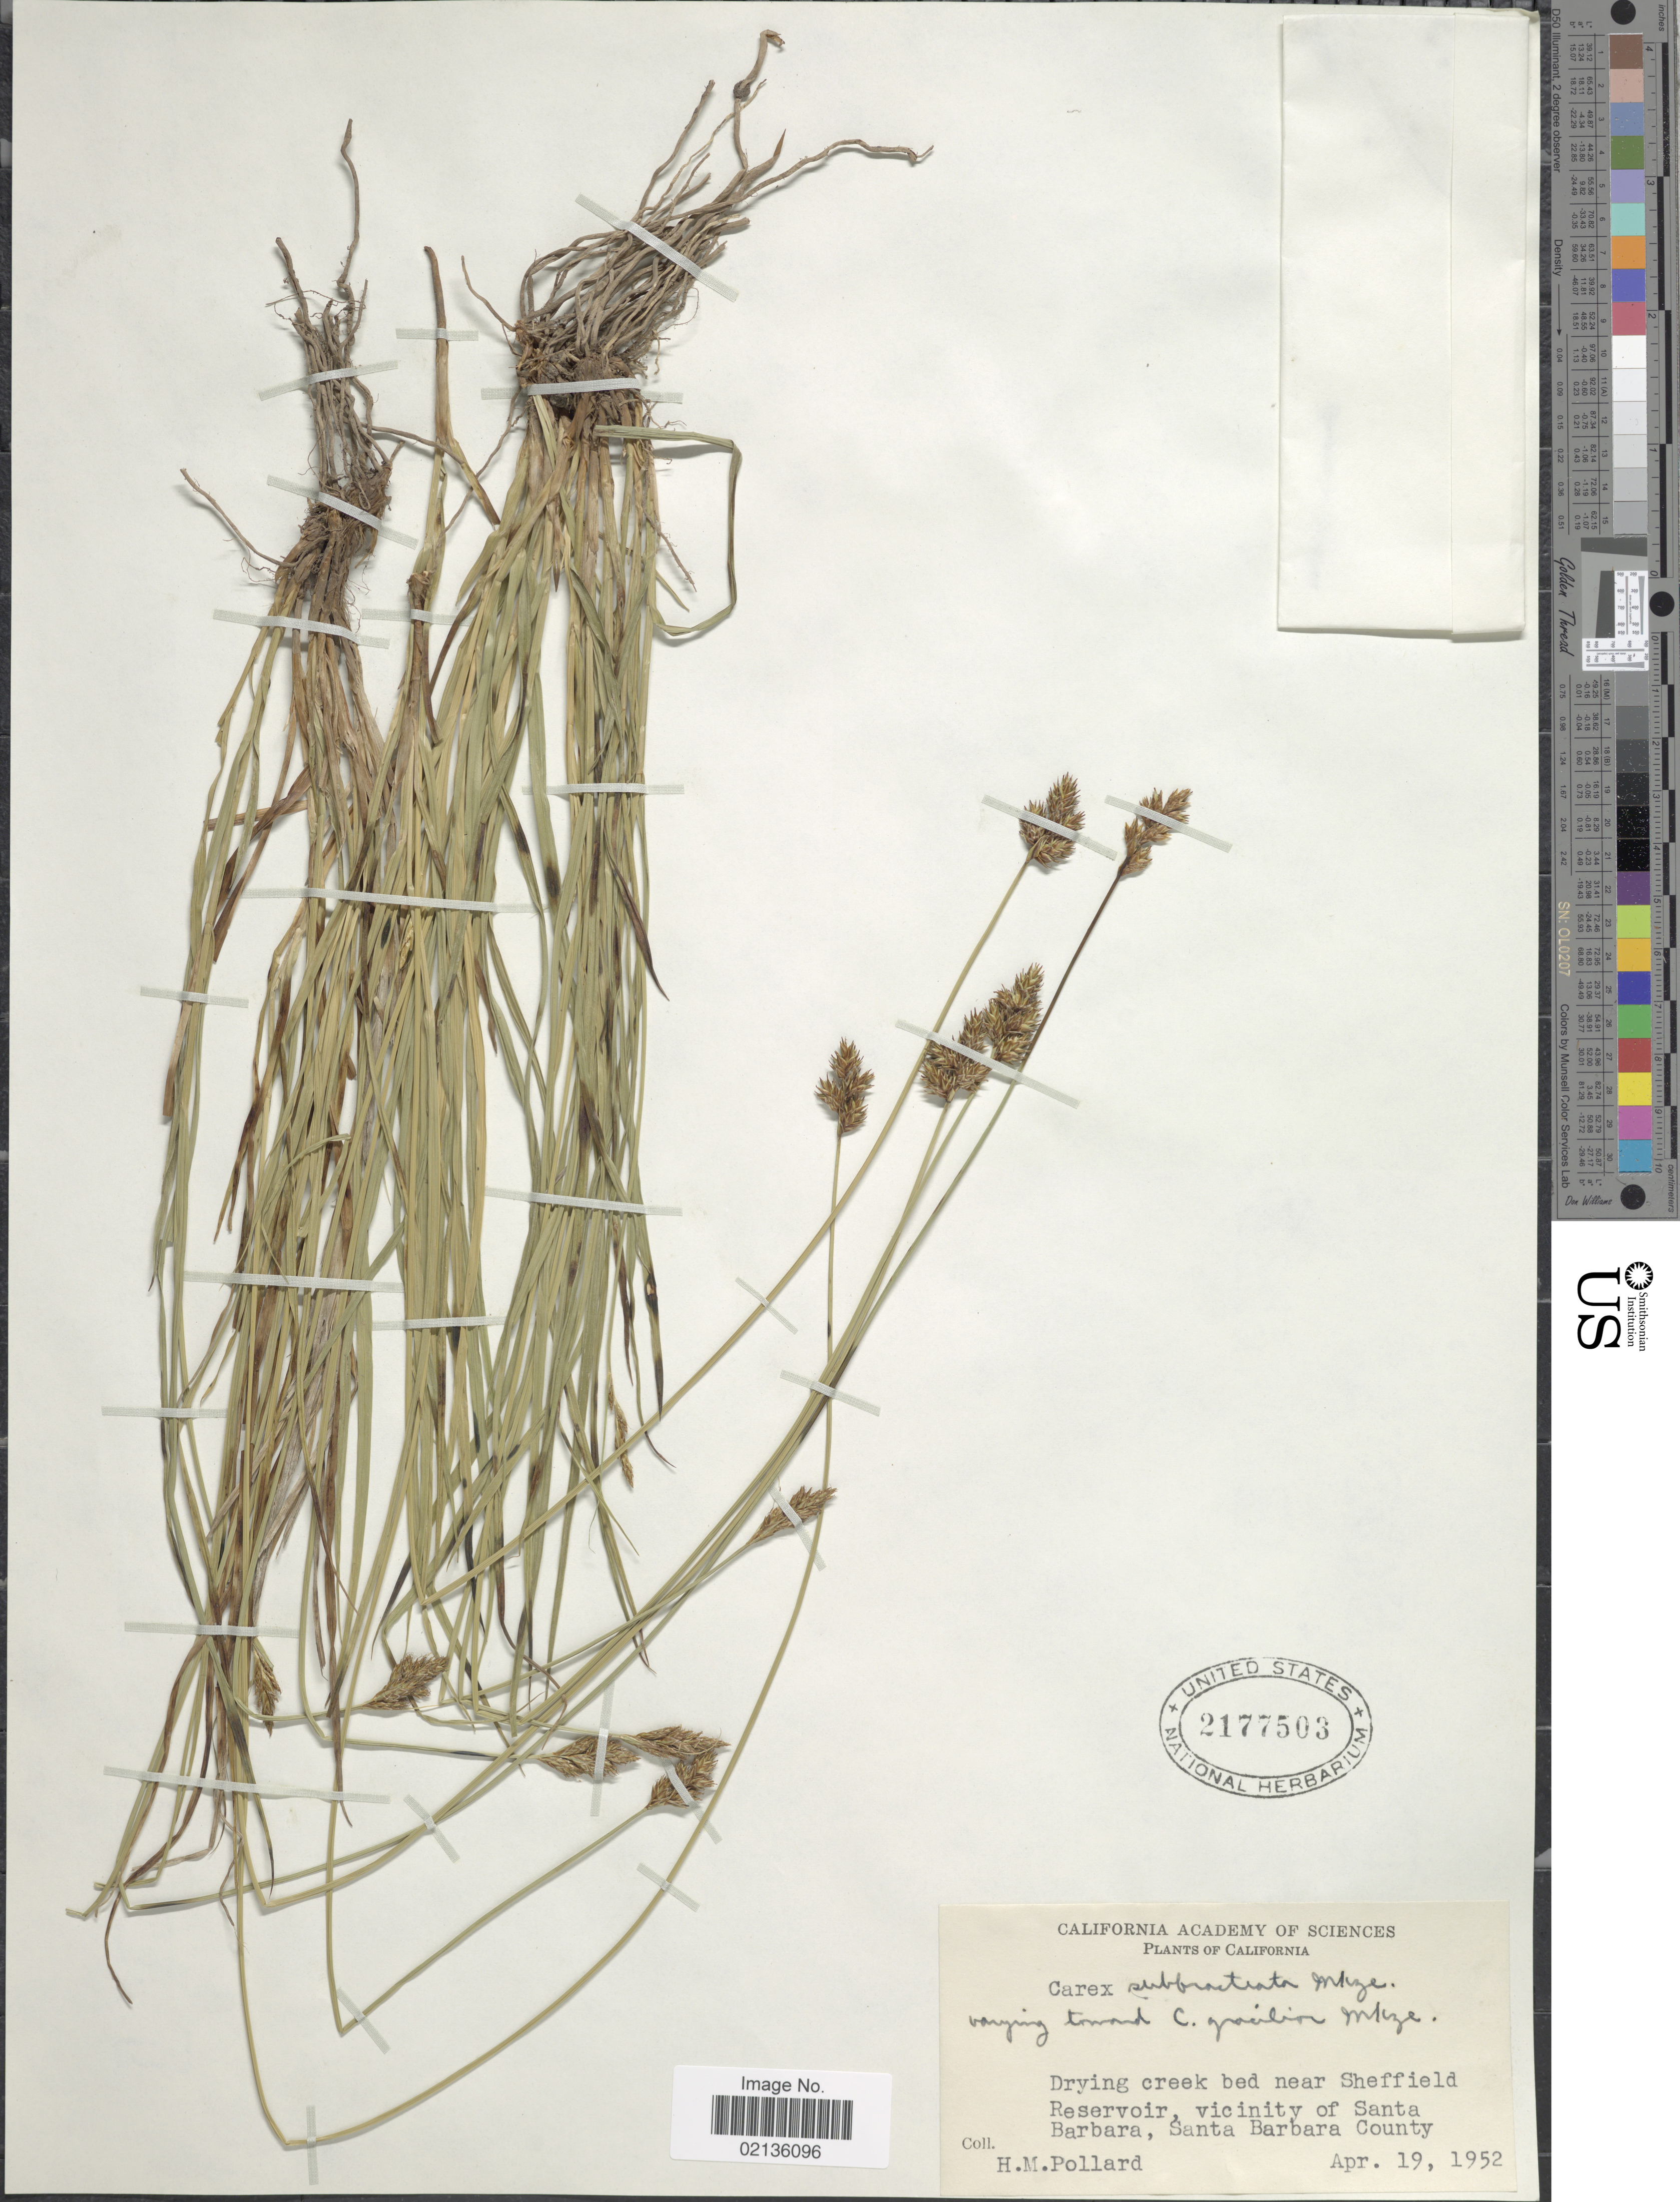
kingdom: Plantae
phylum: Tracheophyta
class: Liliopsida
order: Poales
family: Cyperaceae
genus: Carex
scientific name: Carex subbracteata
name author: Mack.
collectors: H. M. Pollard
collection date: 1952-04-19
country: United States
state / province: California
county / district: Santa Barbara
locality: Drying creek bed near Sheffield Reservoir, vicinity of Santa Barbara County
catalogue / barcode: US 2177503